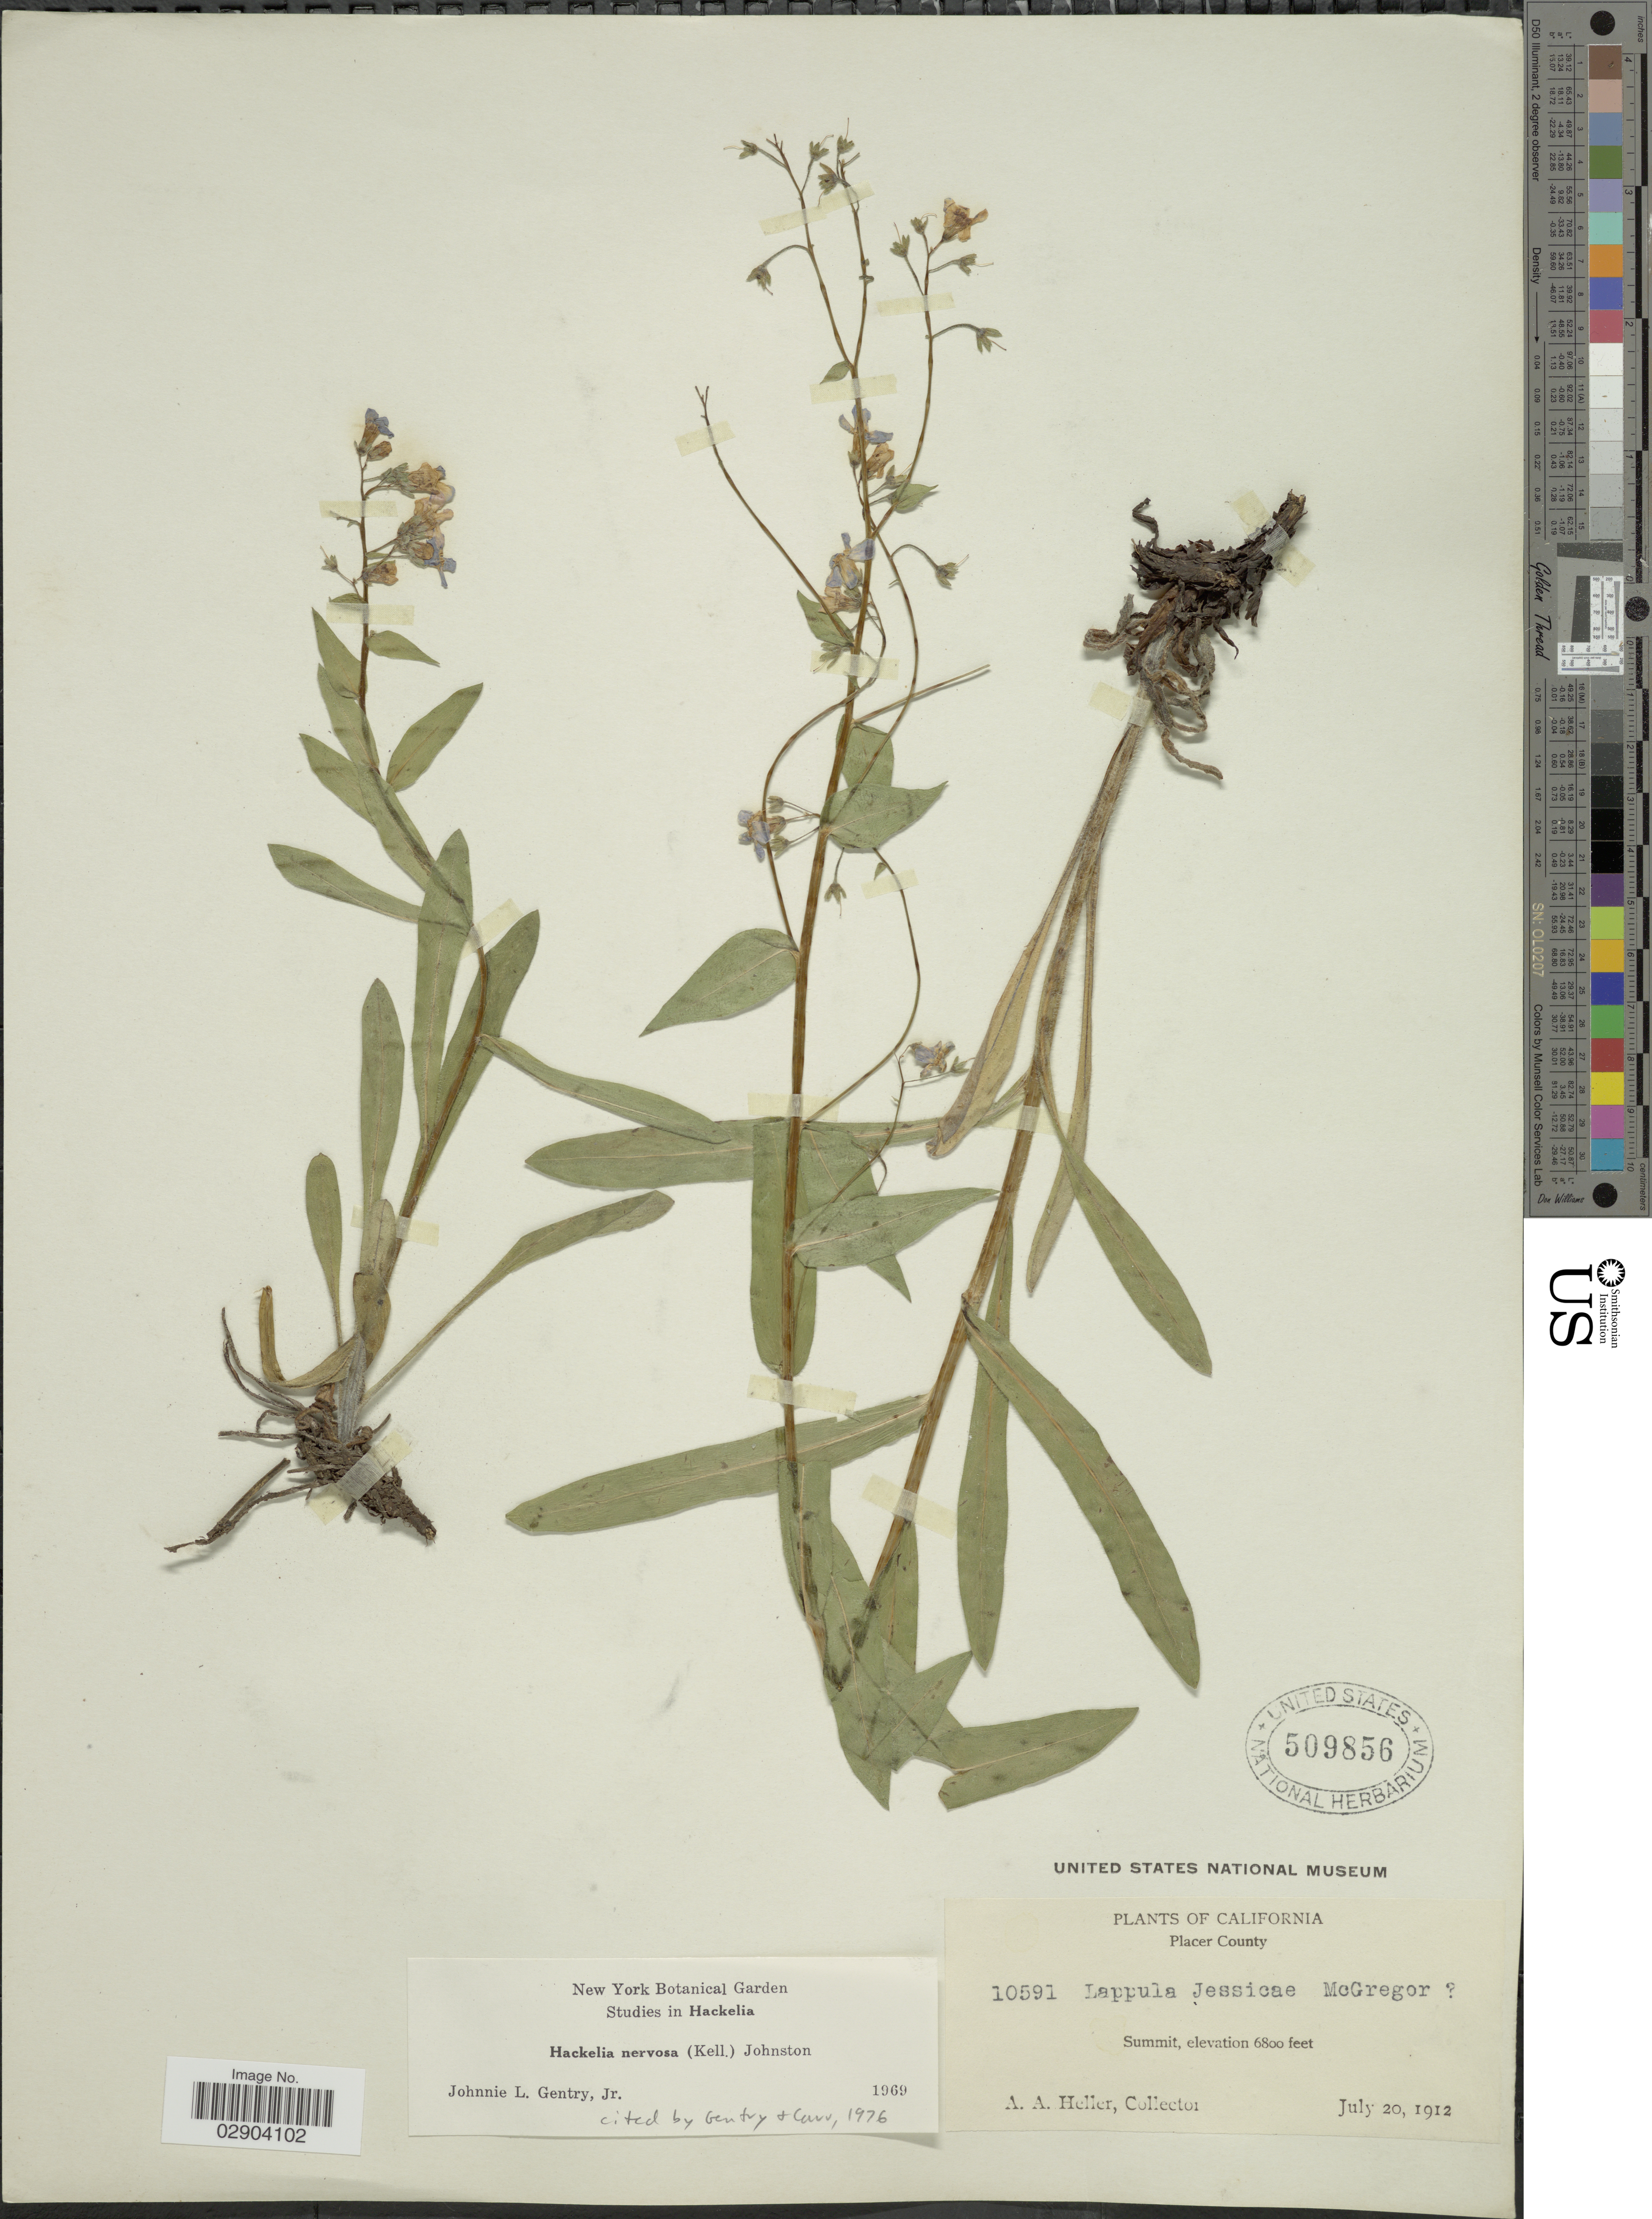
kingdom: Plantae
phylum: Tracheophyta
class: Magnoliopsida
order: Boraginales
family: Boraginaceae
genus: Hackelia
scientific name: Hackelia nervosa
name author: (Kellogg) I.M. Johnst.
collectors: A. A. Heller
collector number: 10591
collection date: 1912-07-20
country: United States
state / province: California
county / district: Placer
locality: Placer County. Summit.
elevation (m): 2073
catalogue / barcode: US 509856